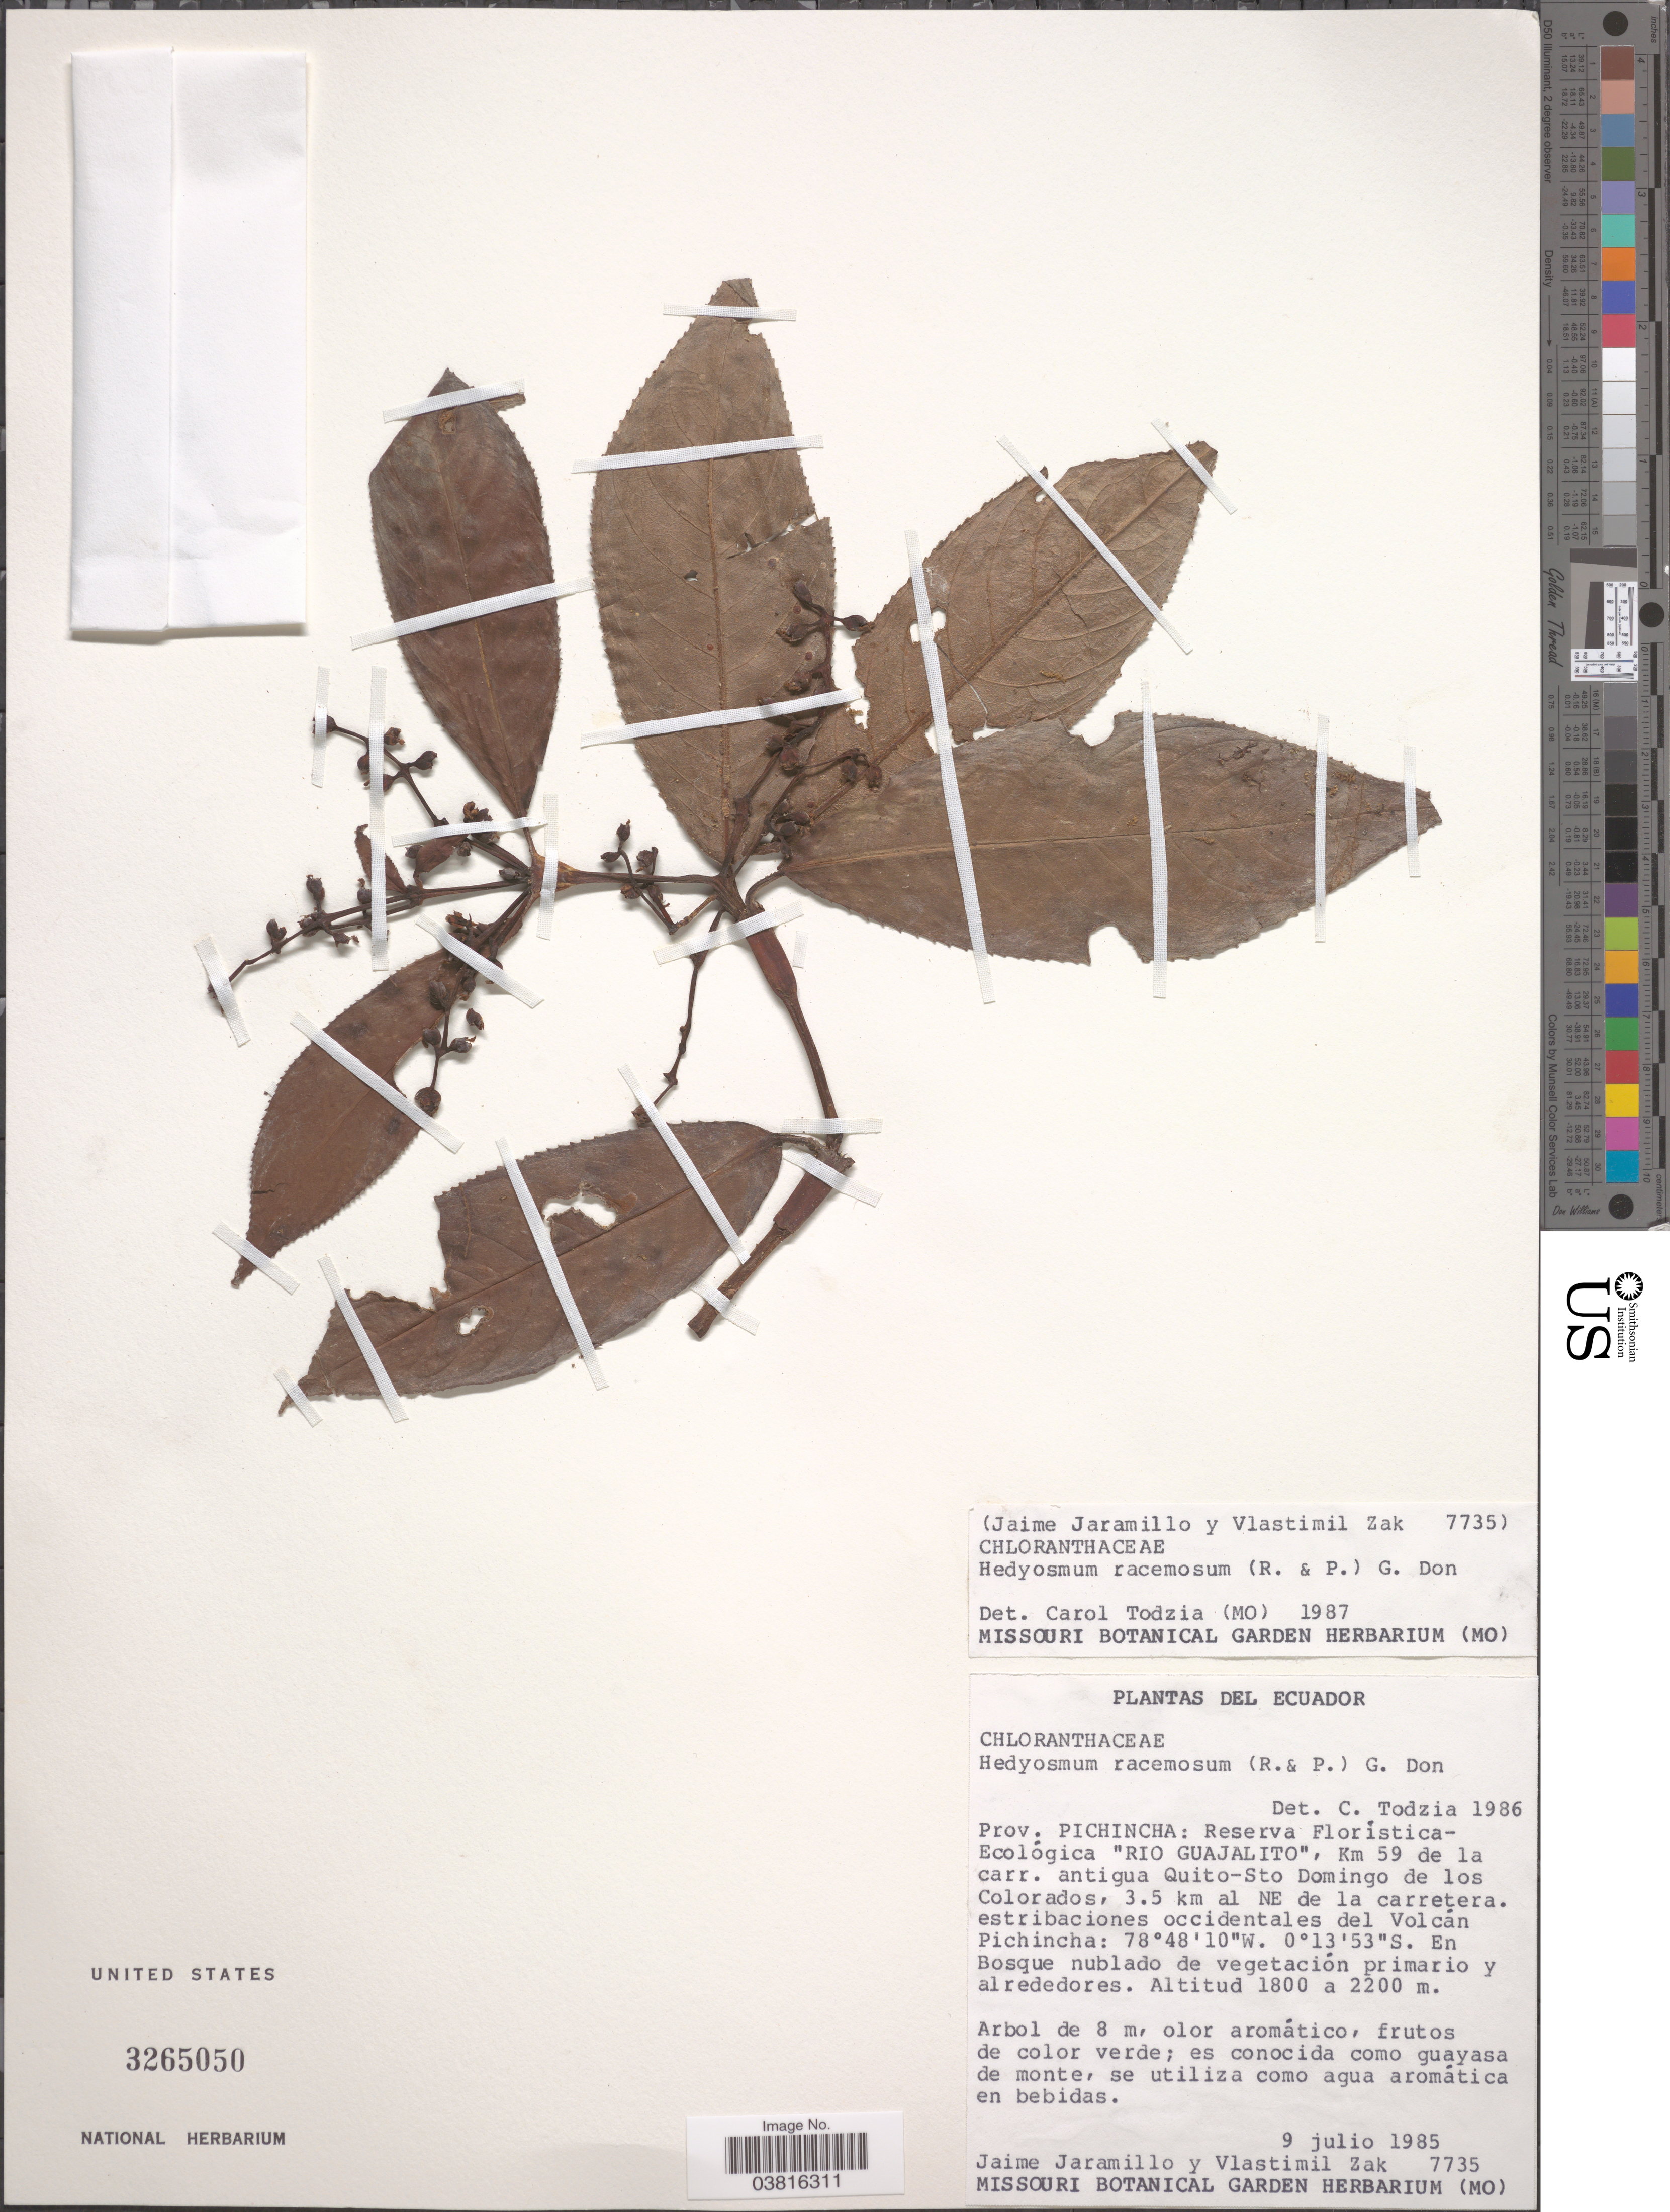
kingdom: Plantae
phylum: Tracheophyta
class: Magnoliopsida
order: Chloranthales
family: Chloranthaceae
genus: Hedyosmum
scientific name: Hedyosmum racemosum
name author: (Ruiz & Pav.) G. Don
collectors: J. Jaramillo & V. Zak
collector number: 7735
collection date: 1985-07-09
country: Ecuador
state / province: Pichincha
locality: Reserva Floristica-Ecológica "Rio Guajalito", Km 59 de la carr. antigua Quito-Sto Domingo de los Colorados, 3.5 km al NE de la carretera. Volcan Pichincha.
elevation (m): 1800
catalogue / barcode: US 3265050